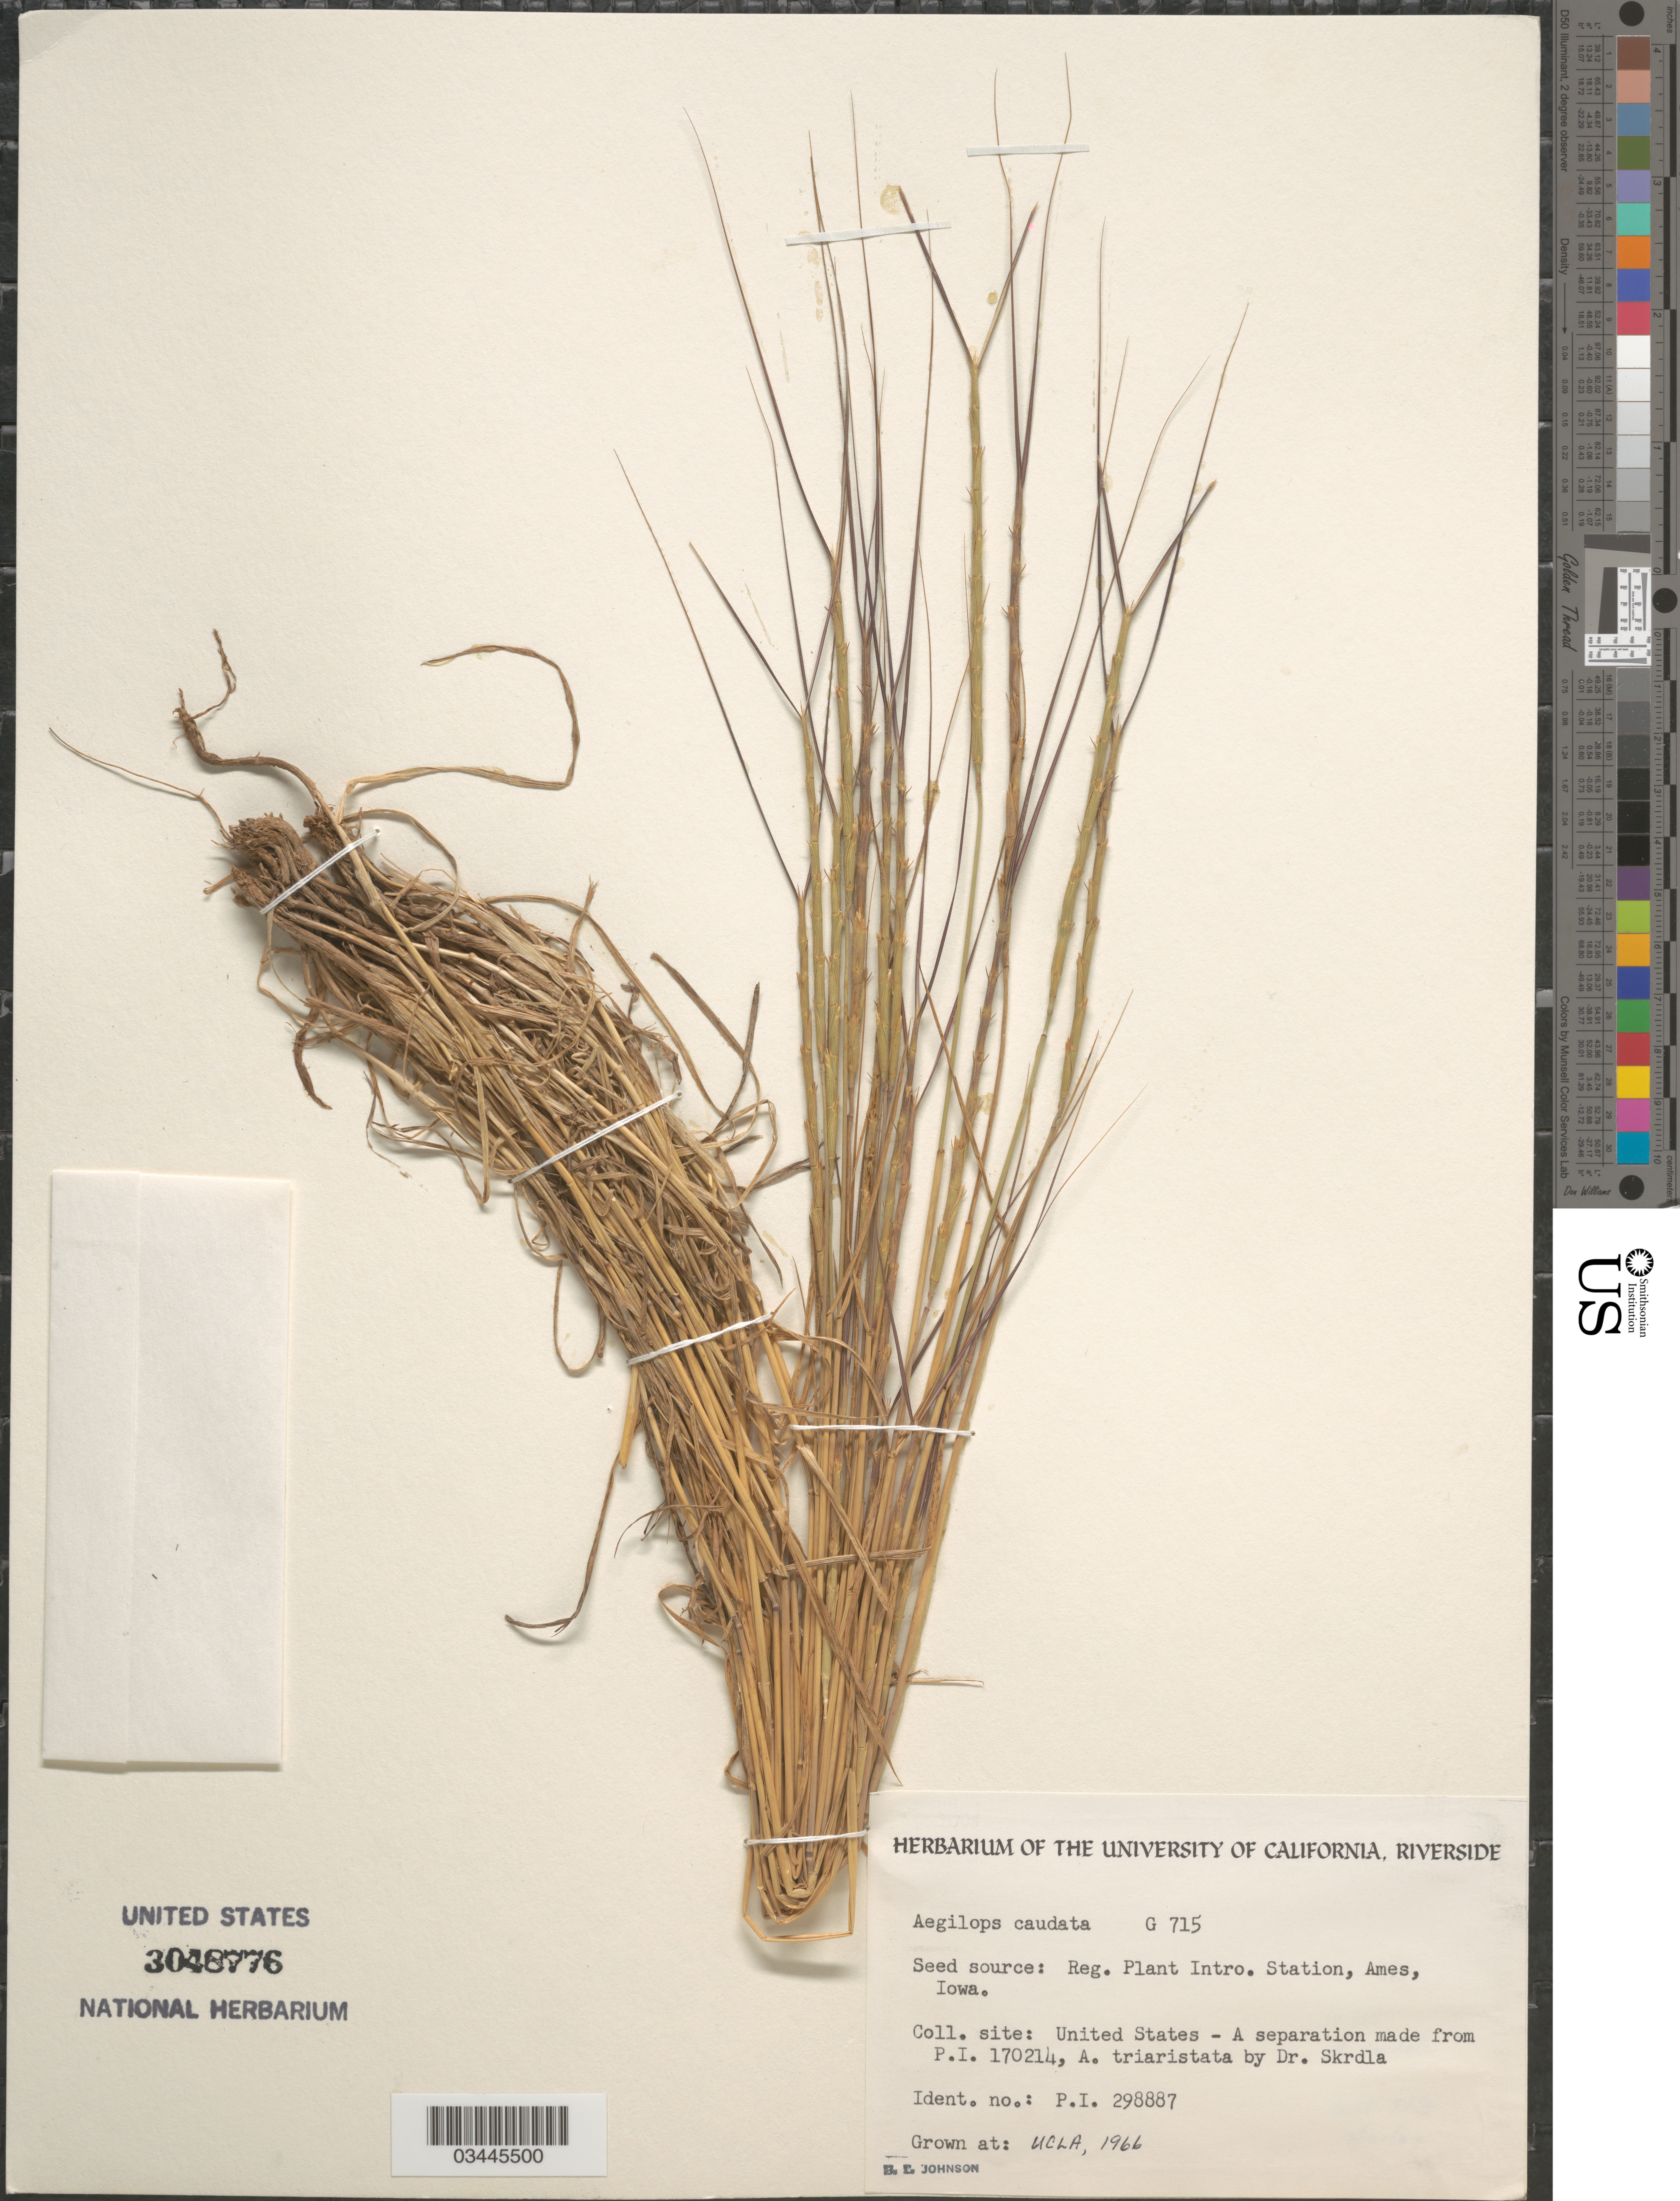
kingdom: Plantae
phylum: Tracheophyta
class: Liliopsida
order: Poales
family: Poaceae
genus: Aegilops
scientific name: Aegilops caudata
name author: L.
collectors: B. Johnson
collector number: G715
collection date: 1966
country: United States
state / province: California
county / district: Los Angeles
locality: UCLA.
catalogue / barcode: US 3048776